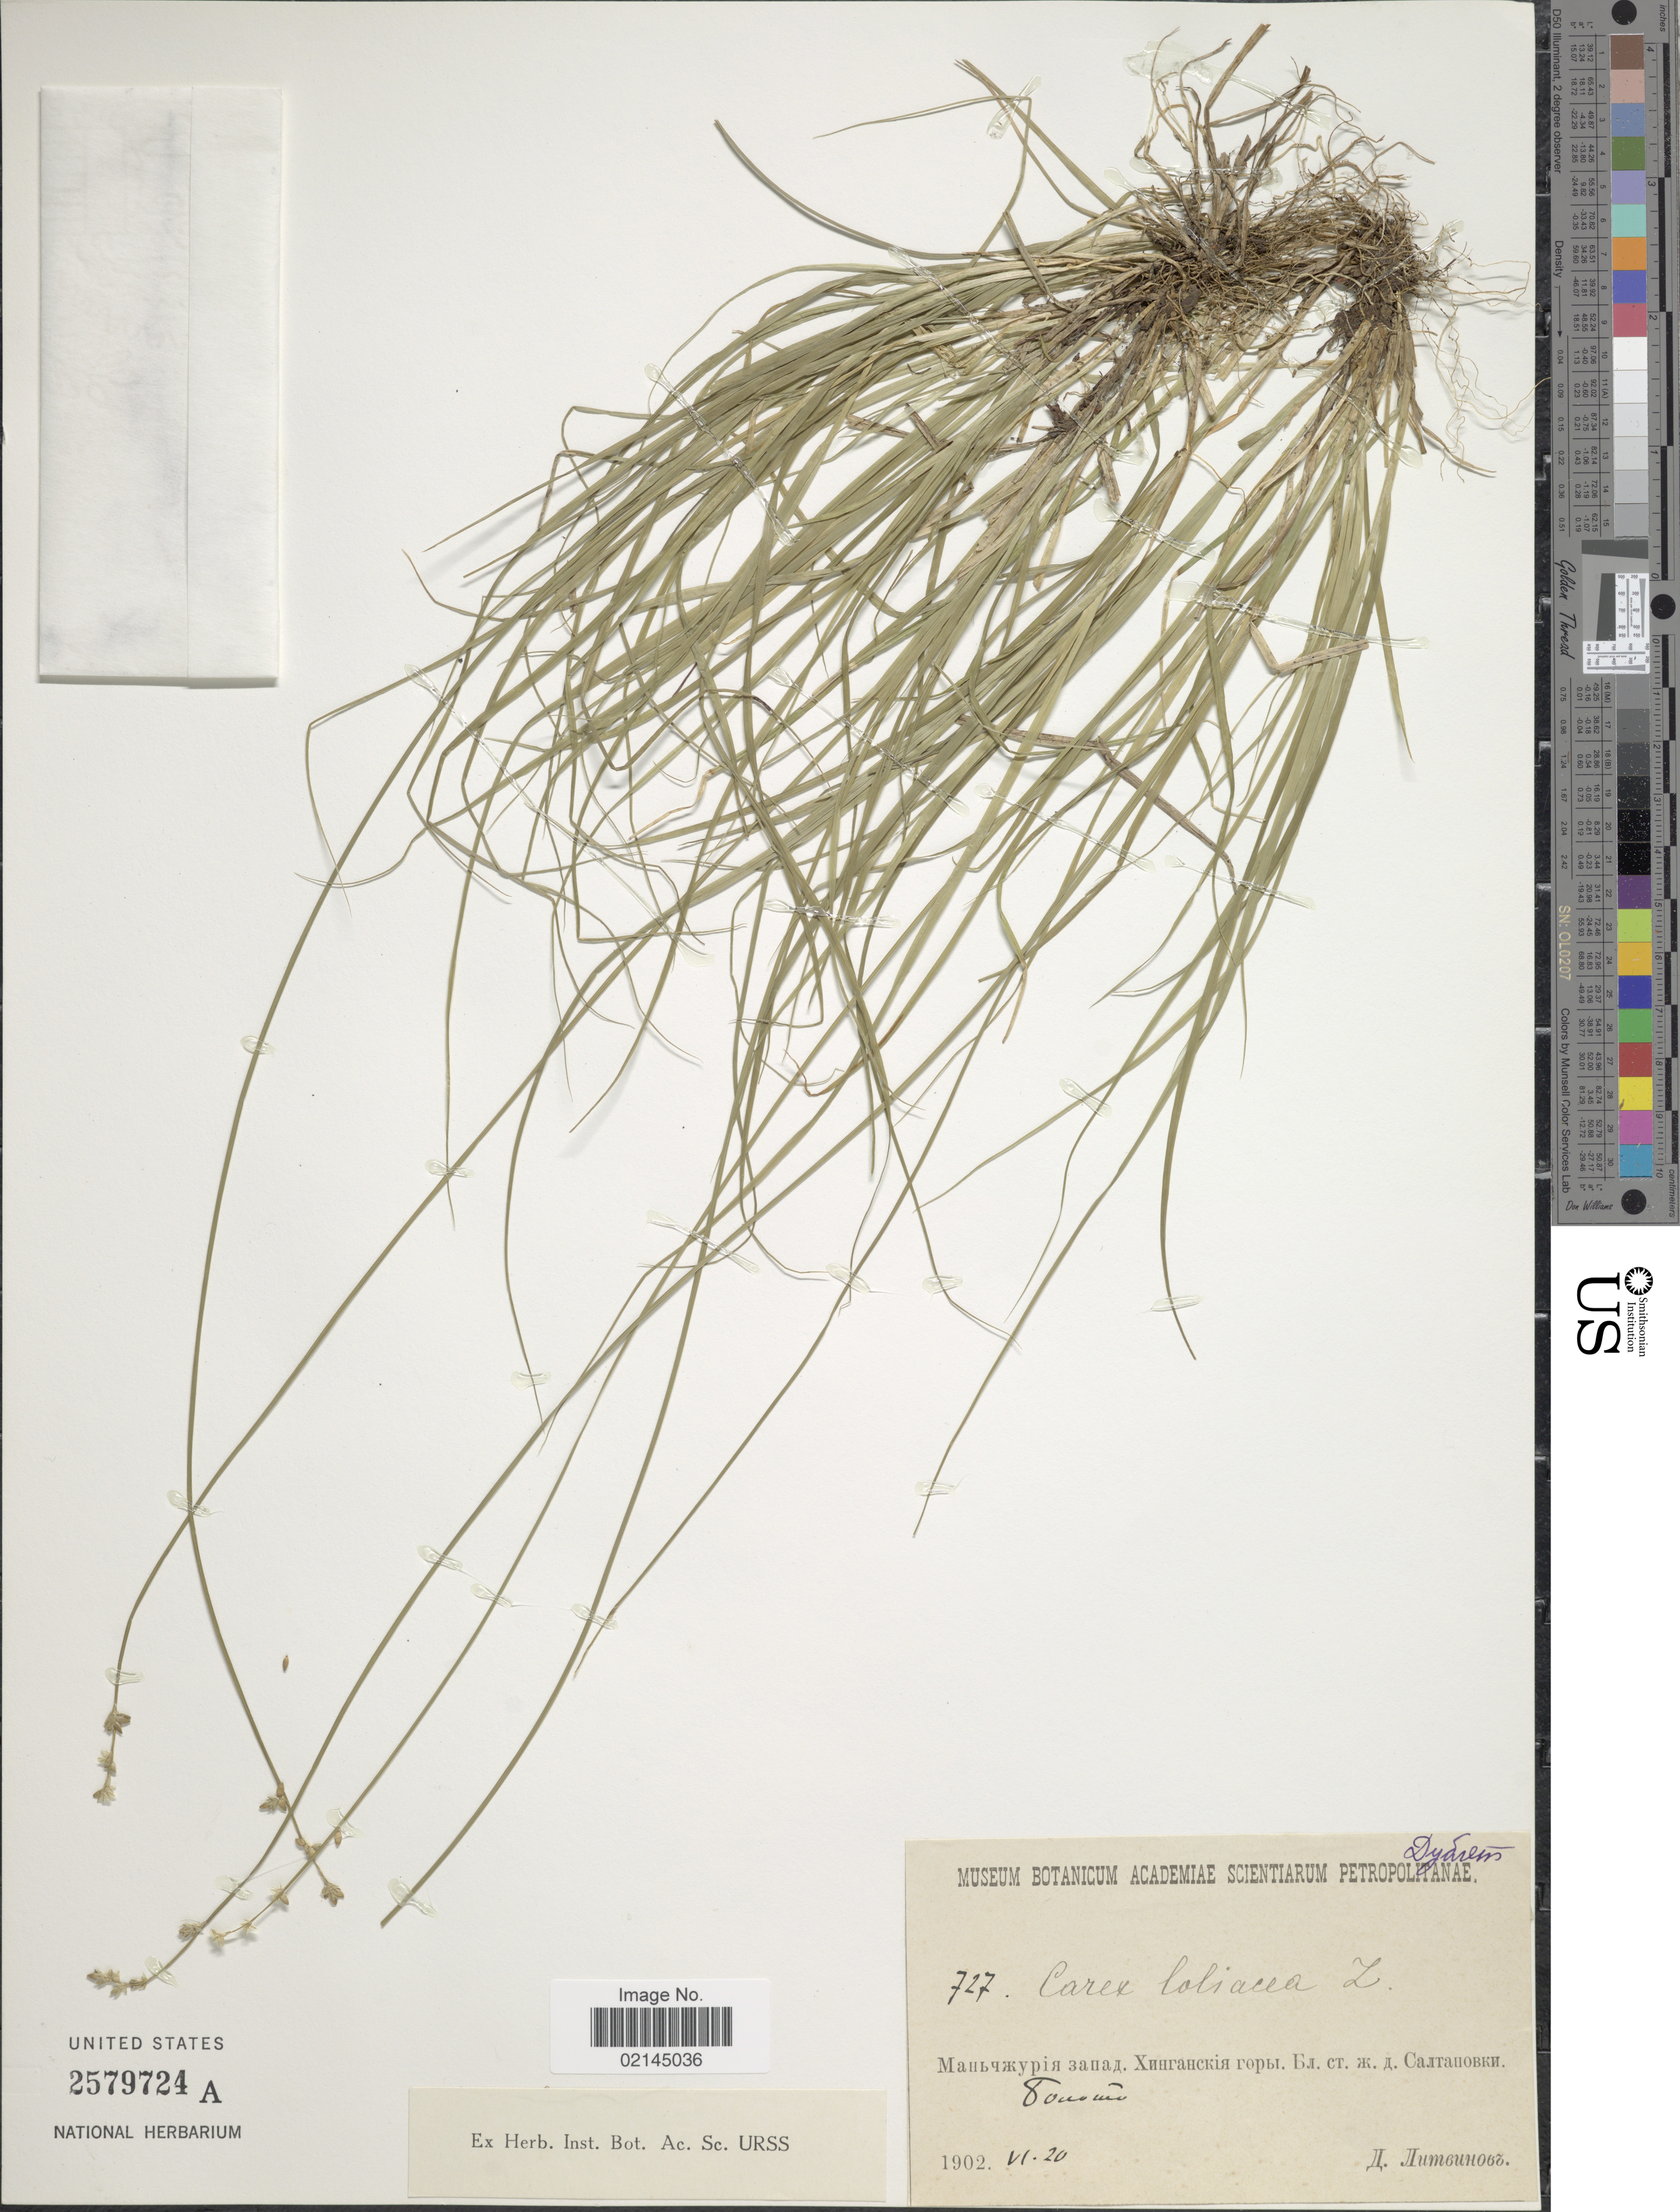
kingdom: Plantae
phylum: Tracheophyta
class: Liliopsida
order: Poales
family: Cyperaceae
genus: Carex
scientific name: Carex loliacea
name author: L.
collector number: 727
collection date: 1902-06-20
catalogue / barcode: US 2579724A